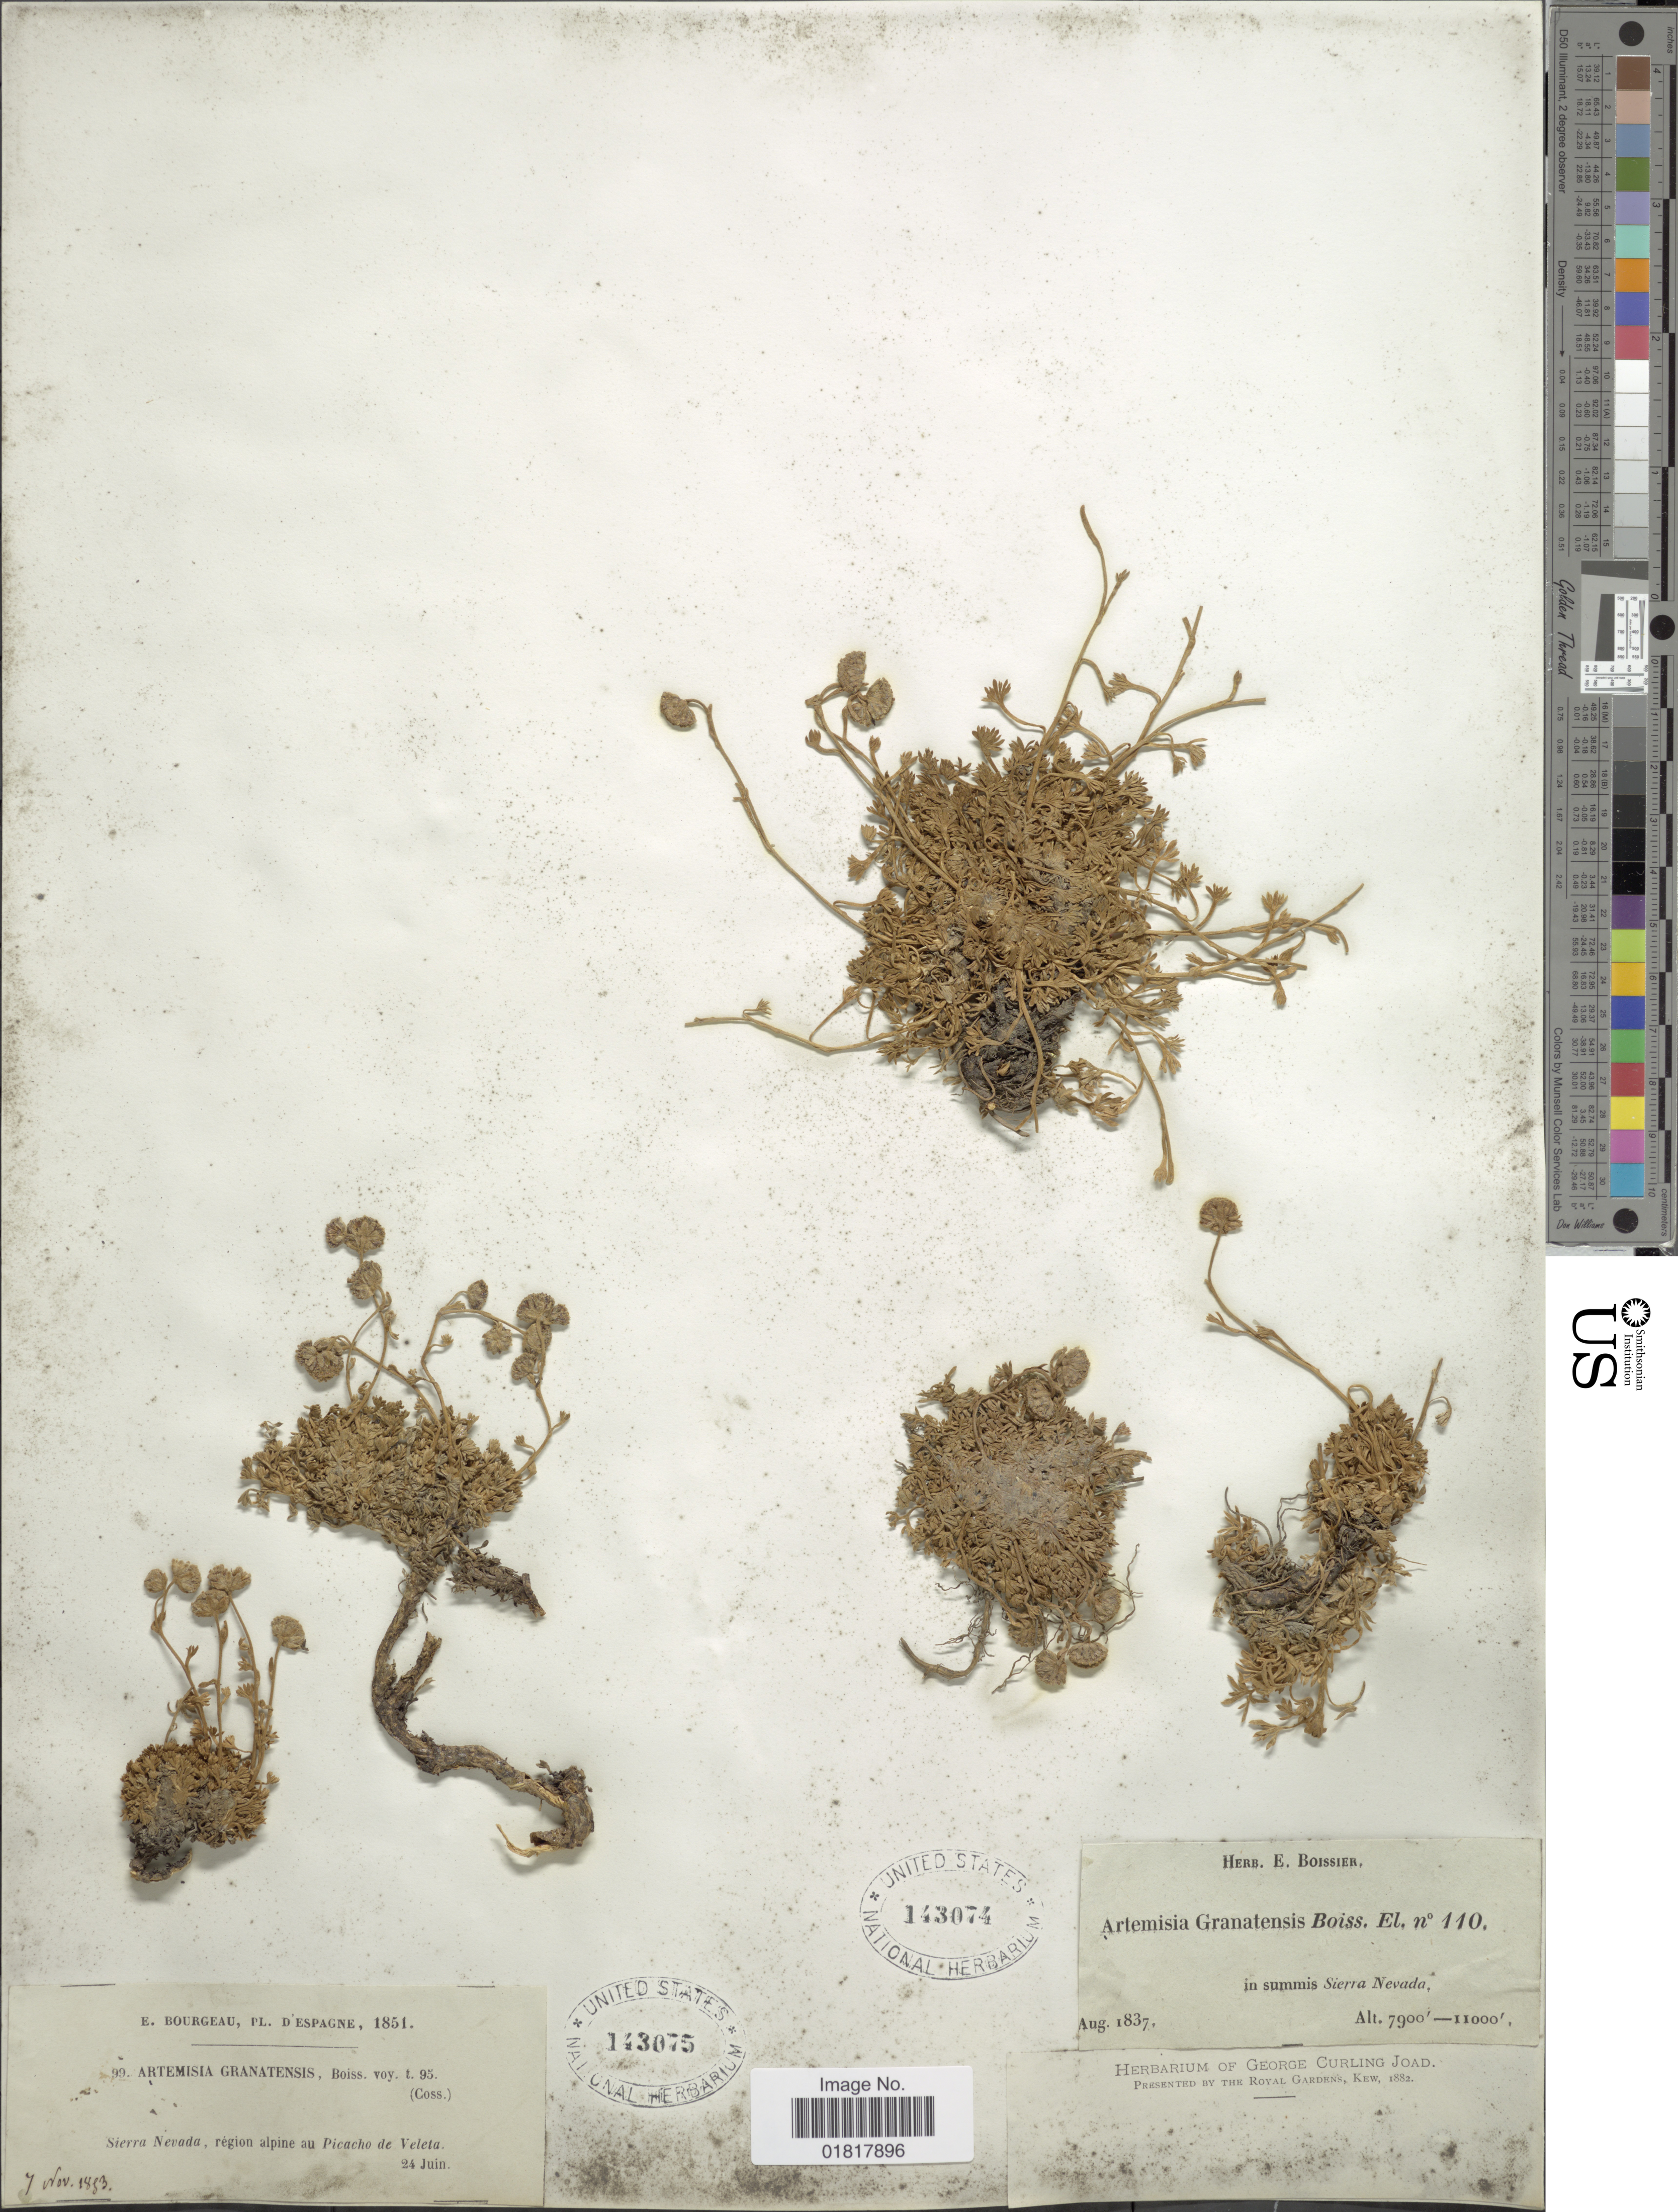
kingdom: Plantae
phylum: Tracheophyta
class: Magnoliopsida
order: Asterales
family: Asteraceae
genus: Artemisia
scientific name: Artemisia granatensis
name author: Boiss.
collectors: E. Bourgeau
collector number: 99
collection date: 1883-11-07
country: Spain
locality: Sierra Nevada, région alpine au Picacho de Veleta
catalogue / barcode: US 143075-2